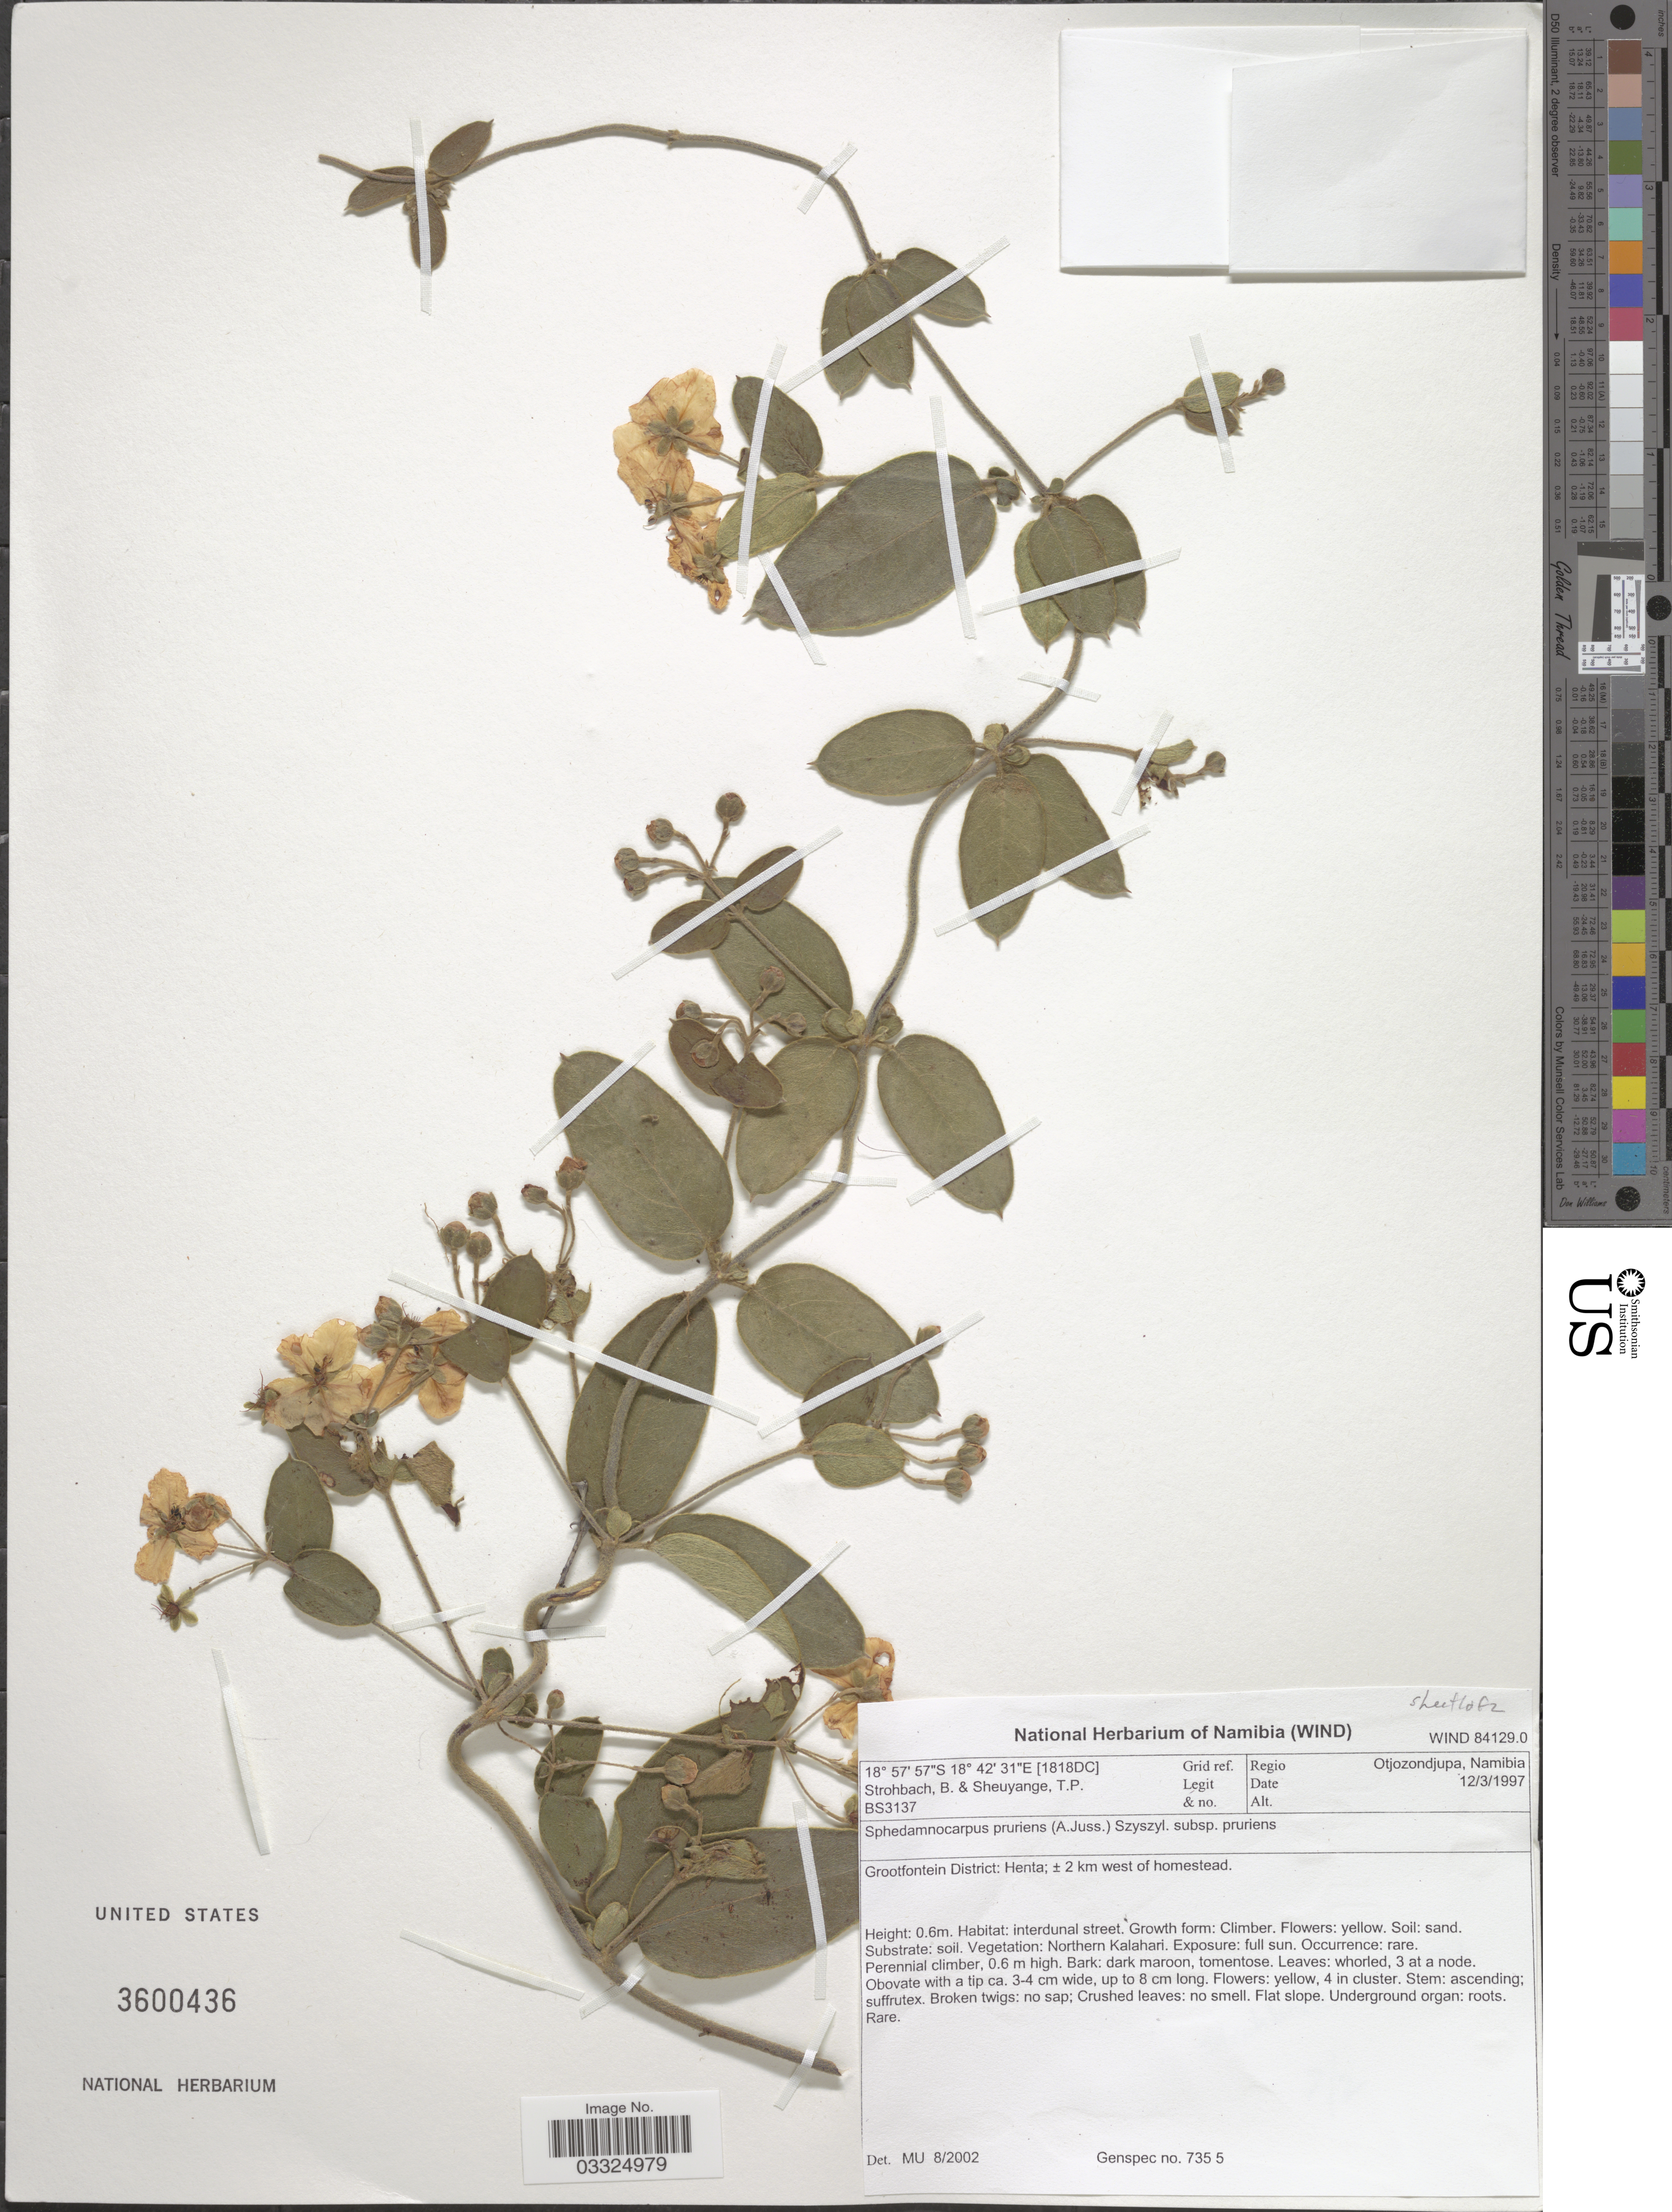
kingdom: Plantae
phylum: Tracheophyta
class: Magnoliopsida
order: Malpighiales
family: Malpighiaceae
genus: Sphedamnocarpus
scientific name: Sphedamnocarpus pruriens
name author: (A. Juss.) Szyszyl.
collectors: B. Strohbach & T. Sheuyange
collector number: BS3137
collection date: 1997-03-12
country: Namibia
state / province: Otjozondjupa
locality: Regio Otjozondjupa. Grid ref. (1818DC). Grootfontein District: Henta ; ± 2 km west of homestead.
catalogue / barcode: US 3600436